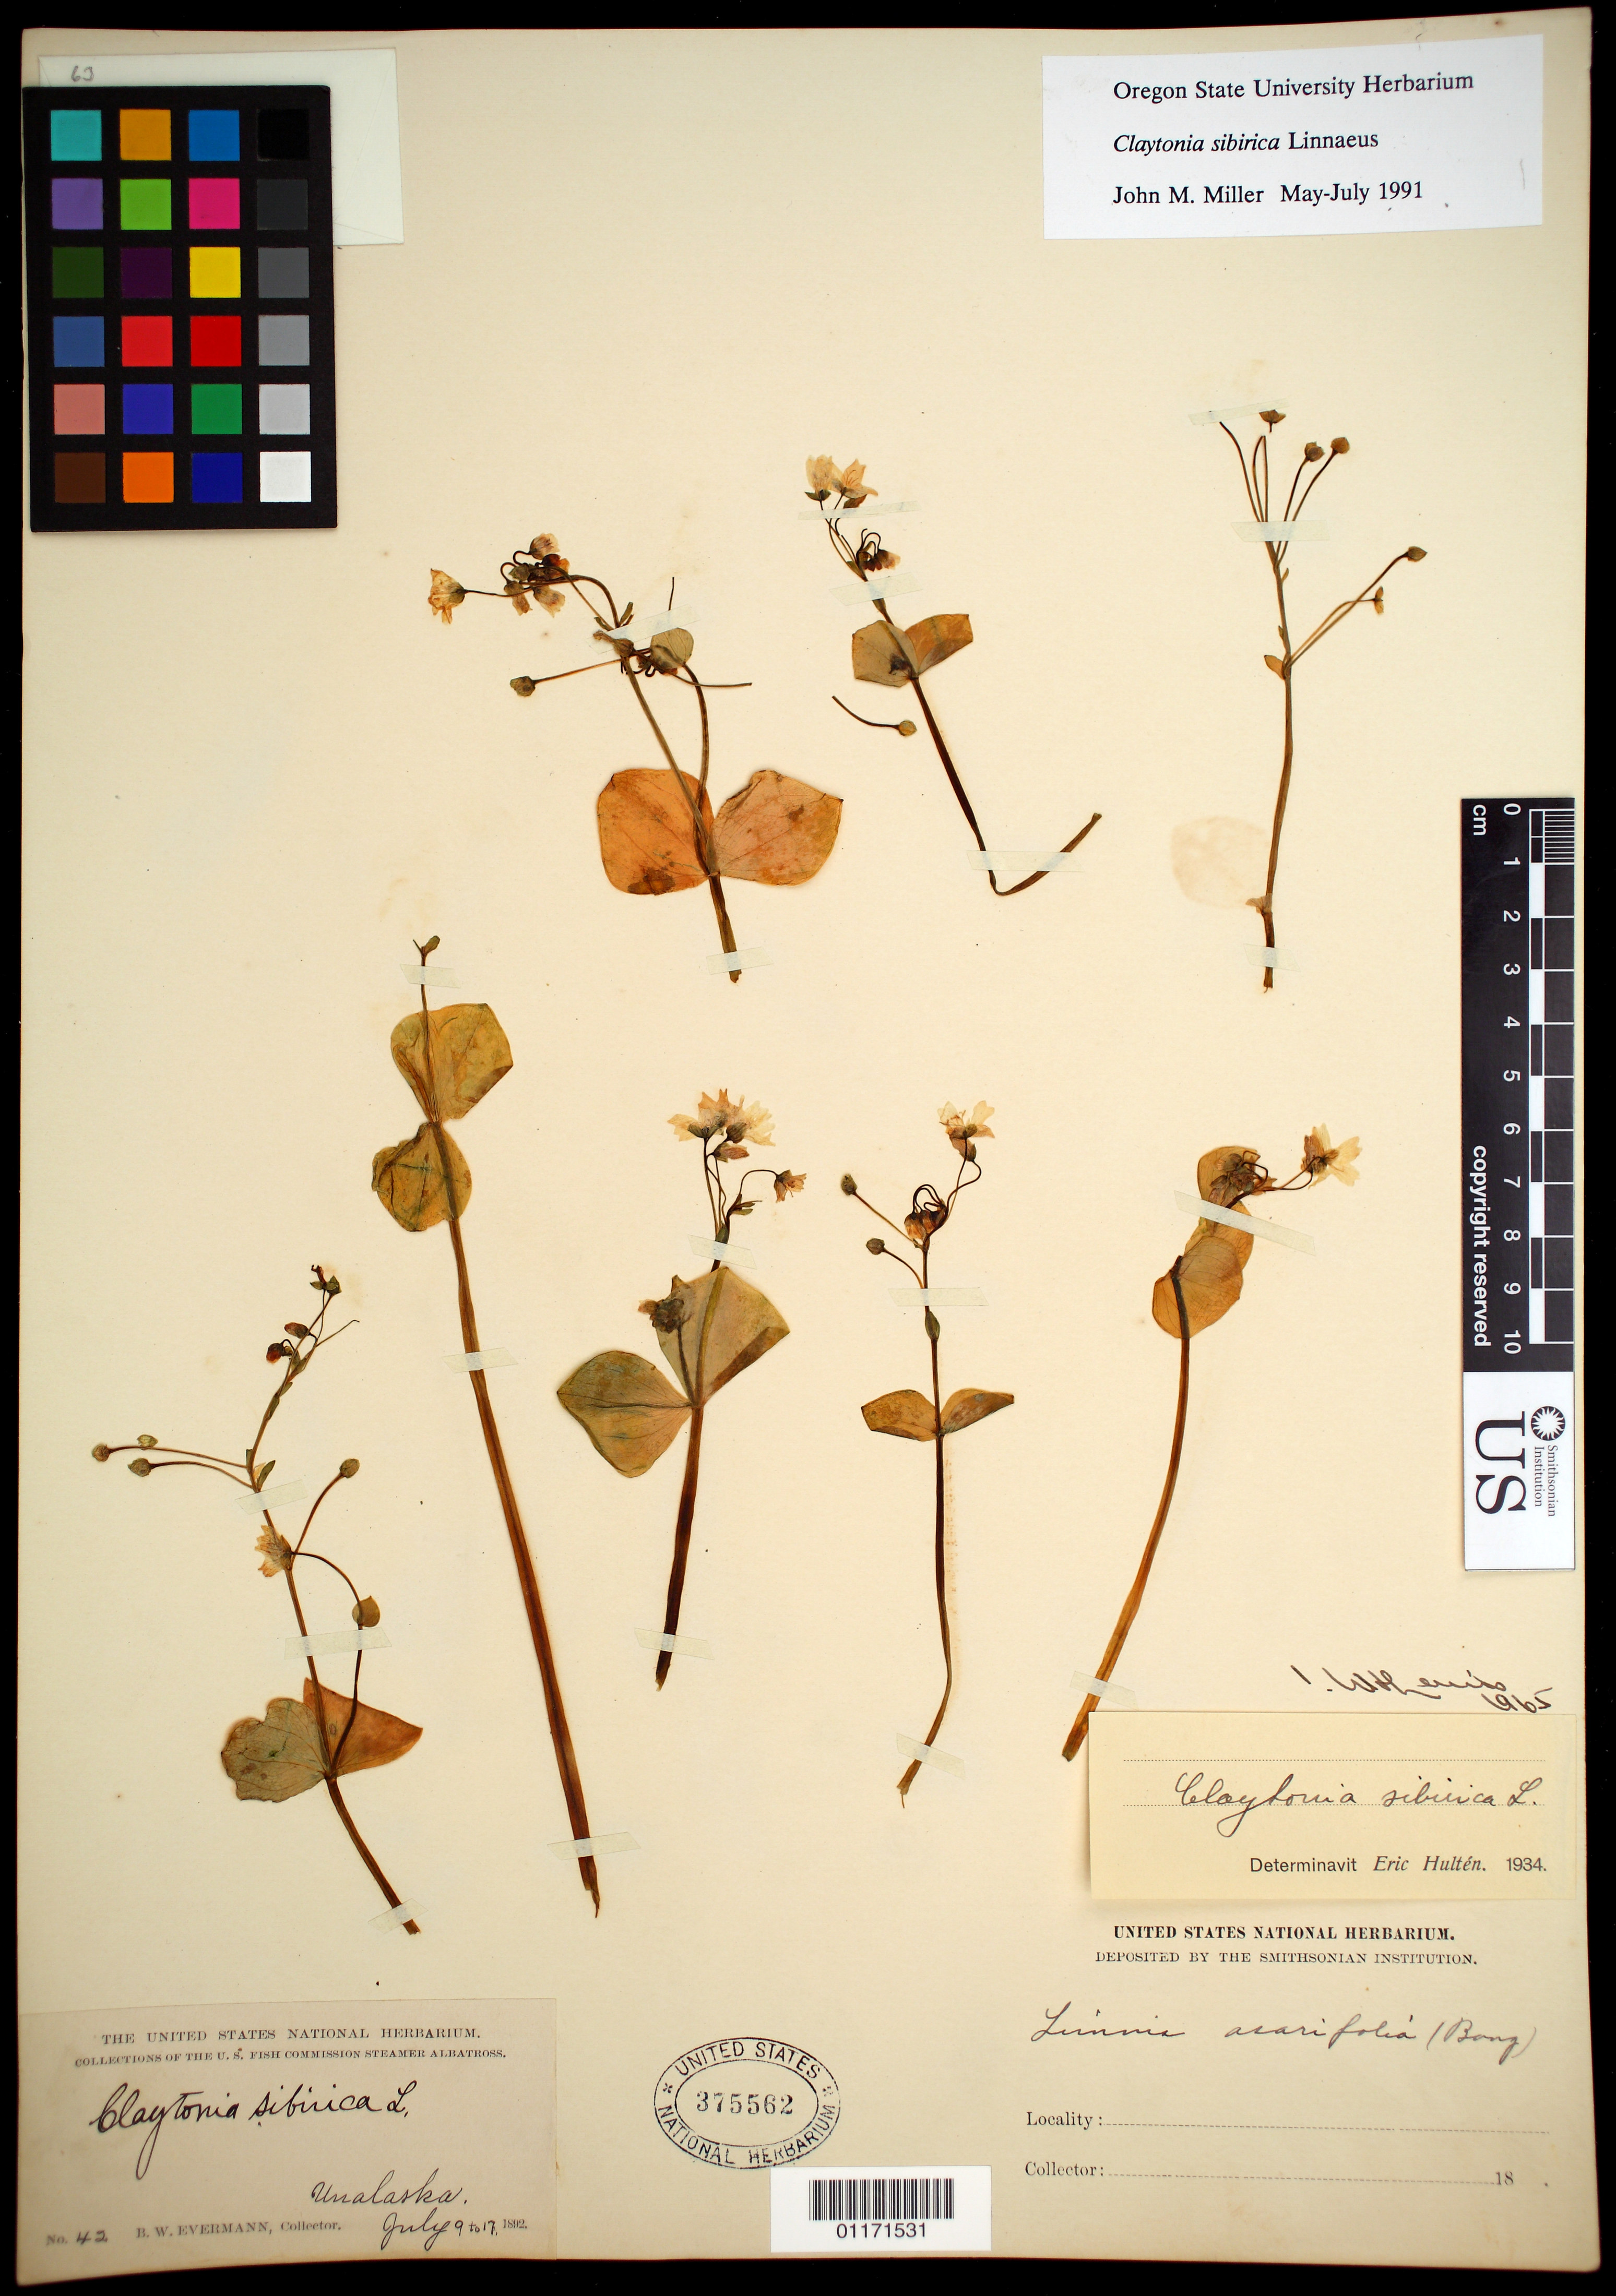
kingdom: Plantae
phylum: Tracheophyta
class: Magnoliopsida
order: Caryophyllales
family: Montiaceae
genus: Claytonia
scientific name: Claytonia sibirica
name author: L.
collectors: B. W. Evermann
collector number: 42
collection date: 1892-07-09/1892-07-17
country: United States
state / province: Alaska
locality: Unalaska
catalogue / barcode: US 375562